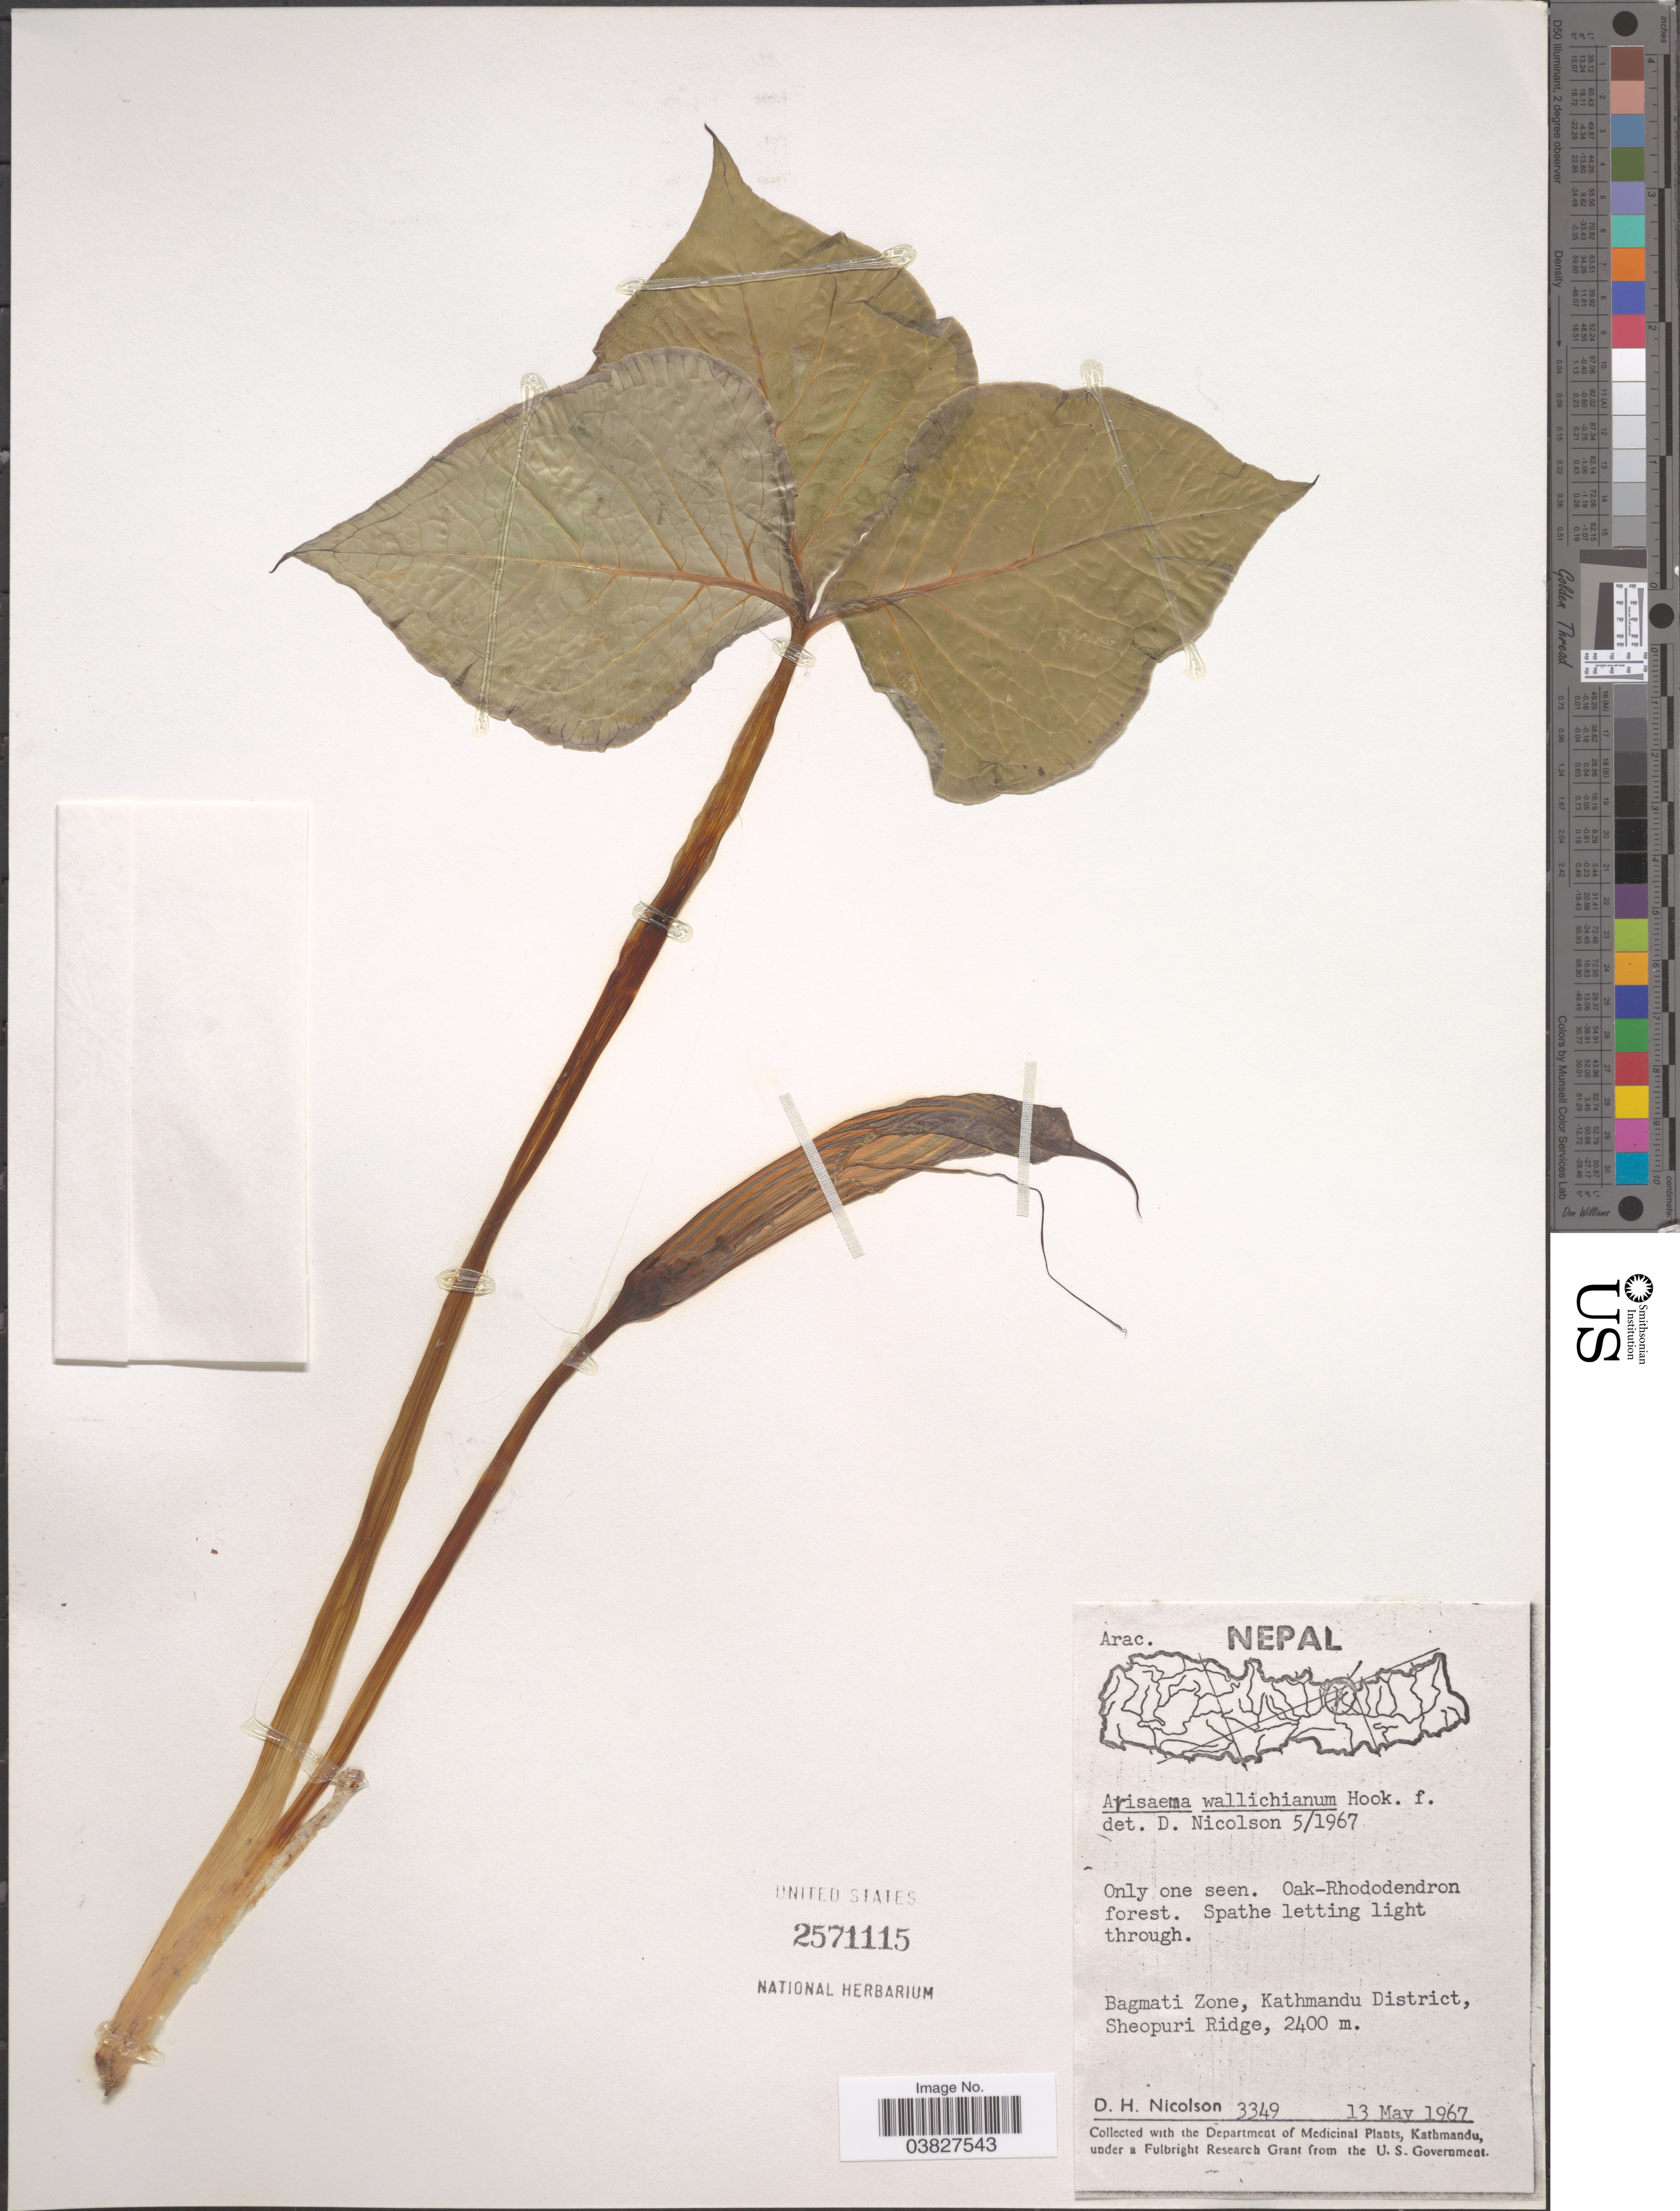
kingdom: Plantae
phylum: Tracheophyta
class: Liliopsida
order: Alismatales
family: Araceae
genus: Arisaema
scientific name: Arisaema wallichianum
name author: Hook. f.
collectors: D. H. Nicolson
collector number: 3349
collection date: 1967-05-13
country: Nepal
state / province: Bagmati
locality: Bagmati Zone, Kathmandu District, Sheopuri Ridge.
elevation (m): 2400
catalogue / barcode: US 2571115